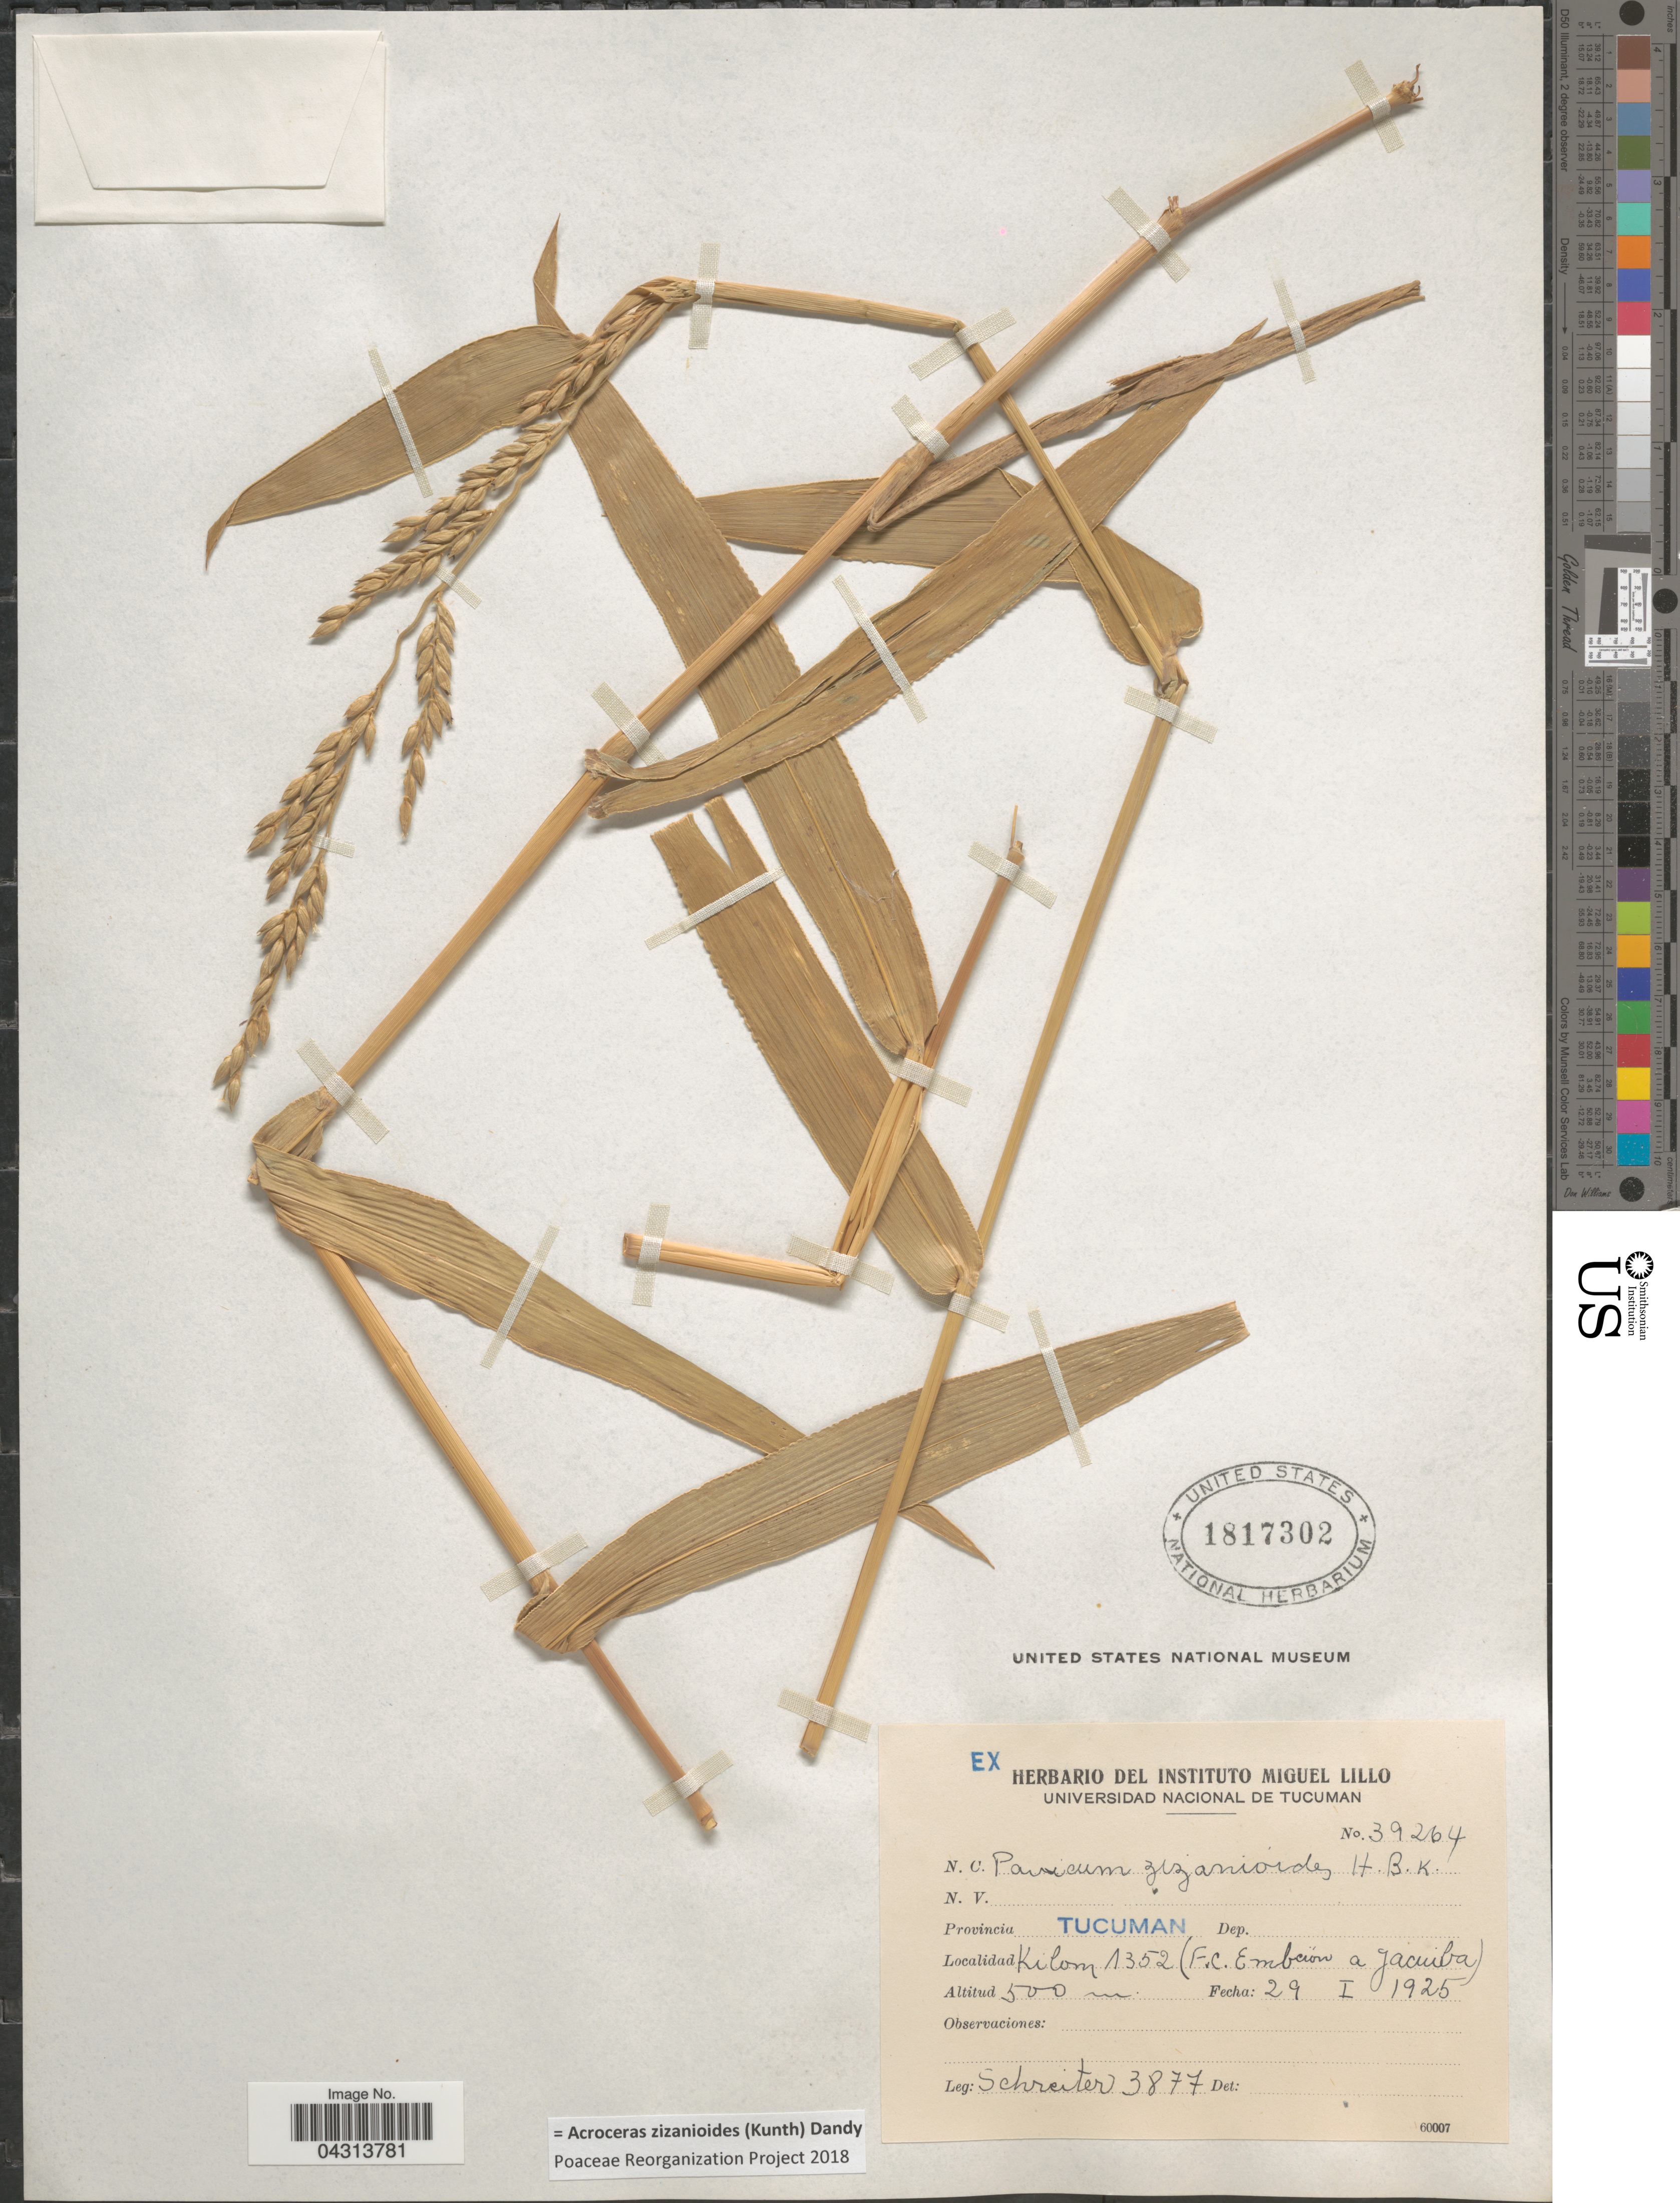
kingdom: Plantae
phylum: Tracheophyta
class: Liliopsida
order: Poales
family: Poaceae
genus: Acroceras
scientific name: Acroceras zizanioides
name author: (Kunth) Dandy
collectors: -. Schreiter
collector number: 3877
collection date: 1925-01-29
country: Argentina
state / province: Tucuman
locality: Kilom 1352 (F.C. Embción [interpreted] a Yacuiba).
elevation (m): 500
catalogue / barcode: US 1817302